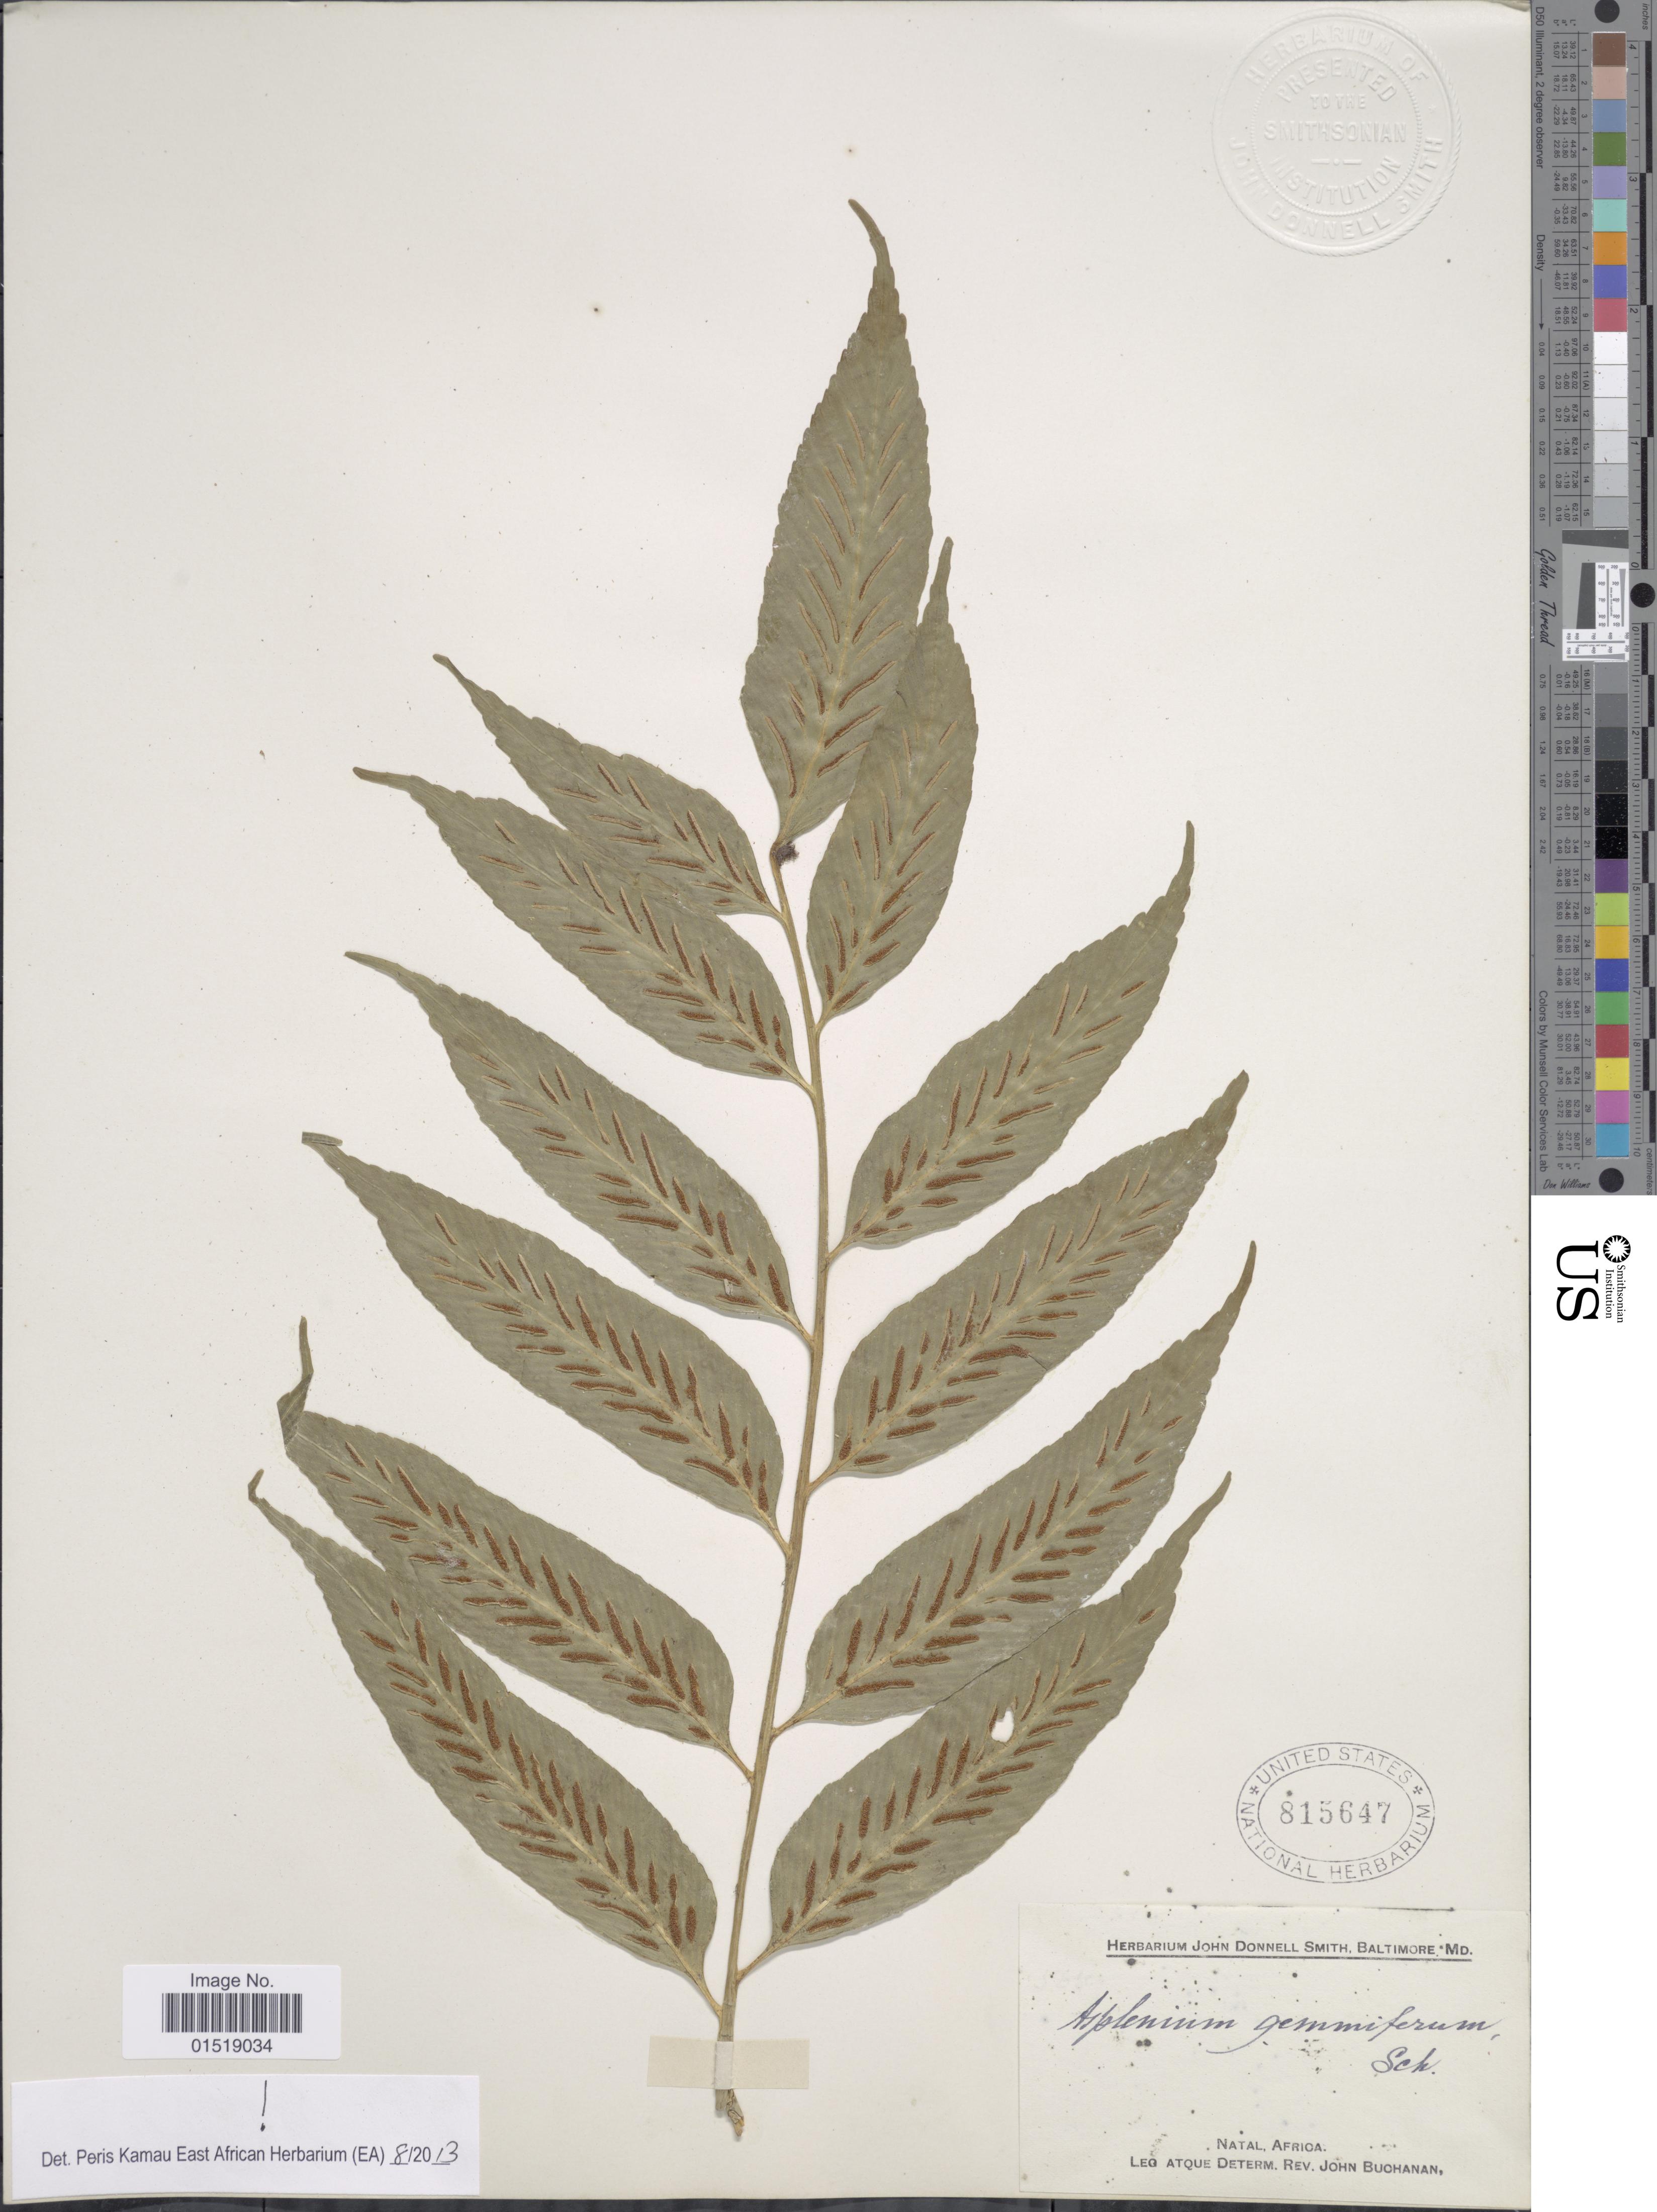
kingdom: Plantae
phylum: Tracheophyta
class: Polypodiopsida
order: Polypodiales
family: Aspleniaceae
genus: Asplenium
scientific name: Asplenium gemmiferum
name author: Schrad.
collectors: J. Buchanan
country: South Africa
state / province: KwaZulu-Natal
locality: Natal, Africa.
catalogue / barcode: US 815647